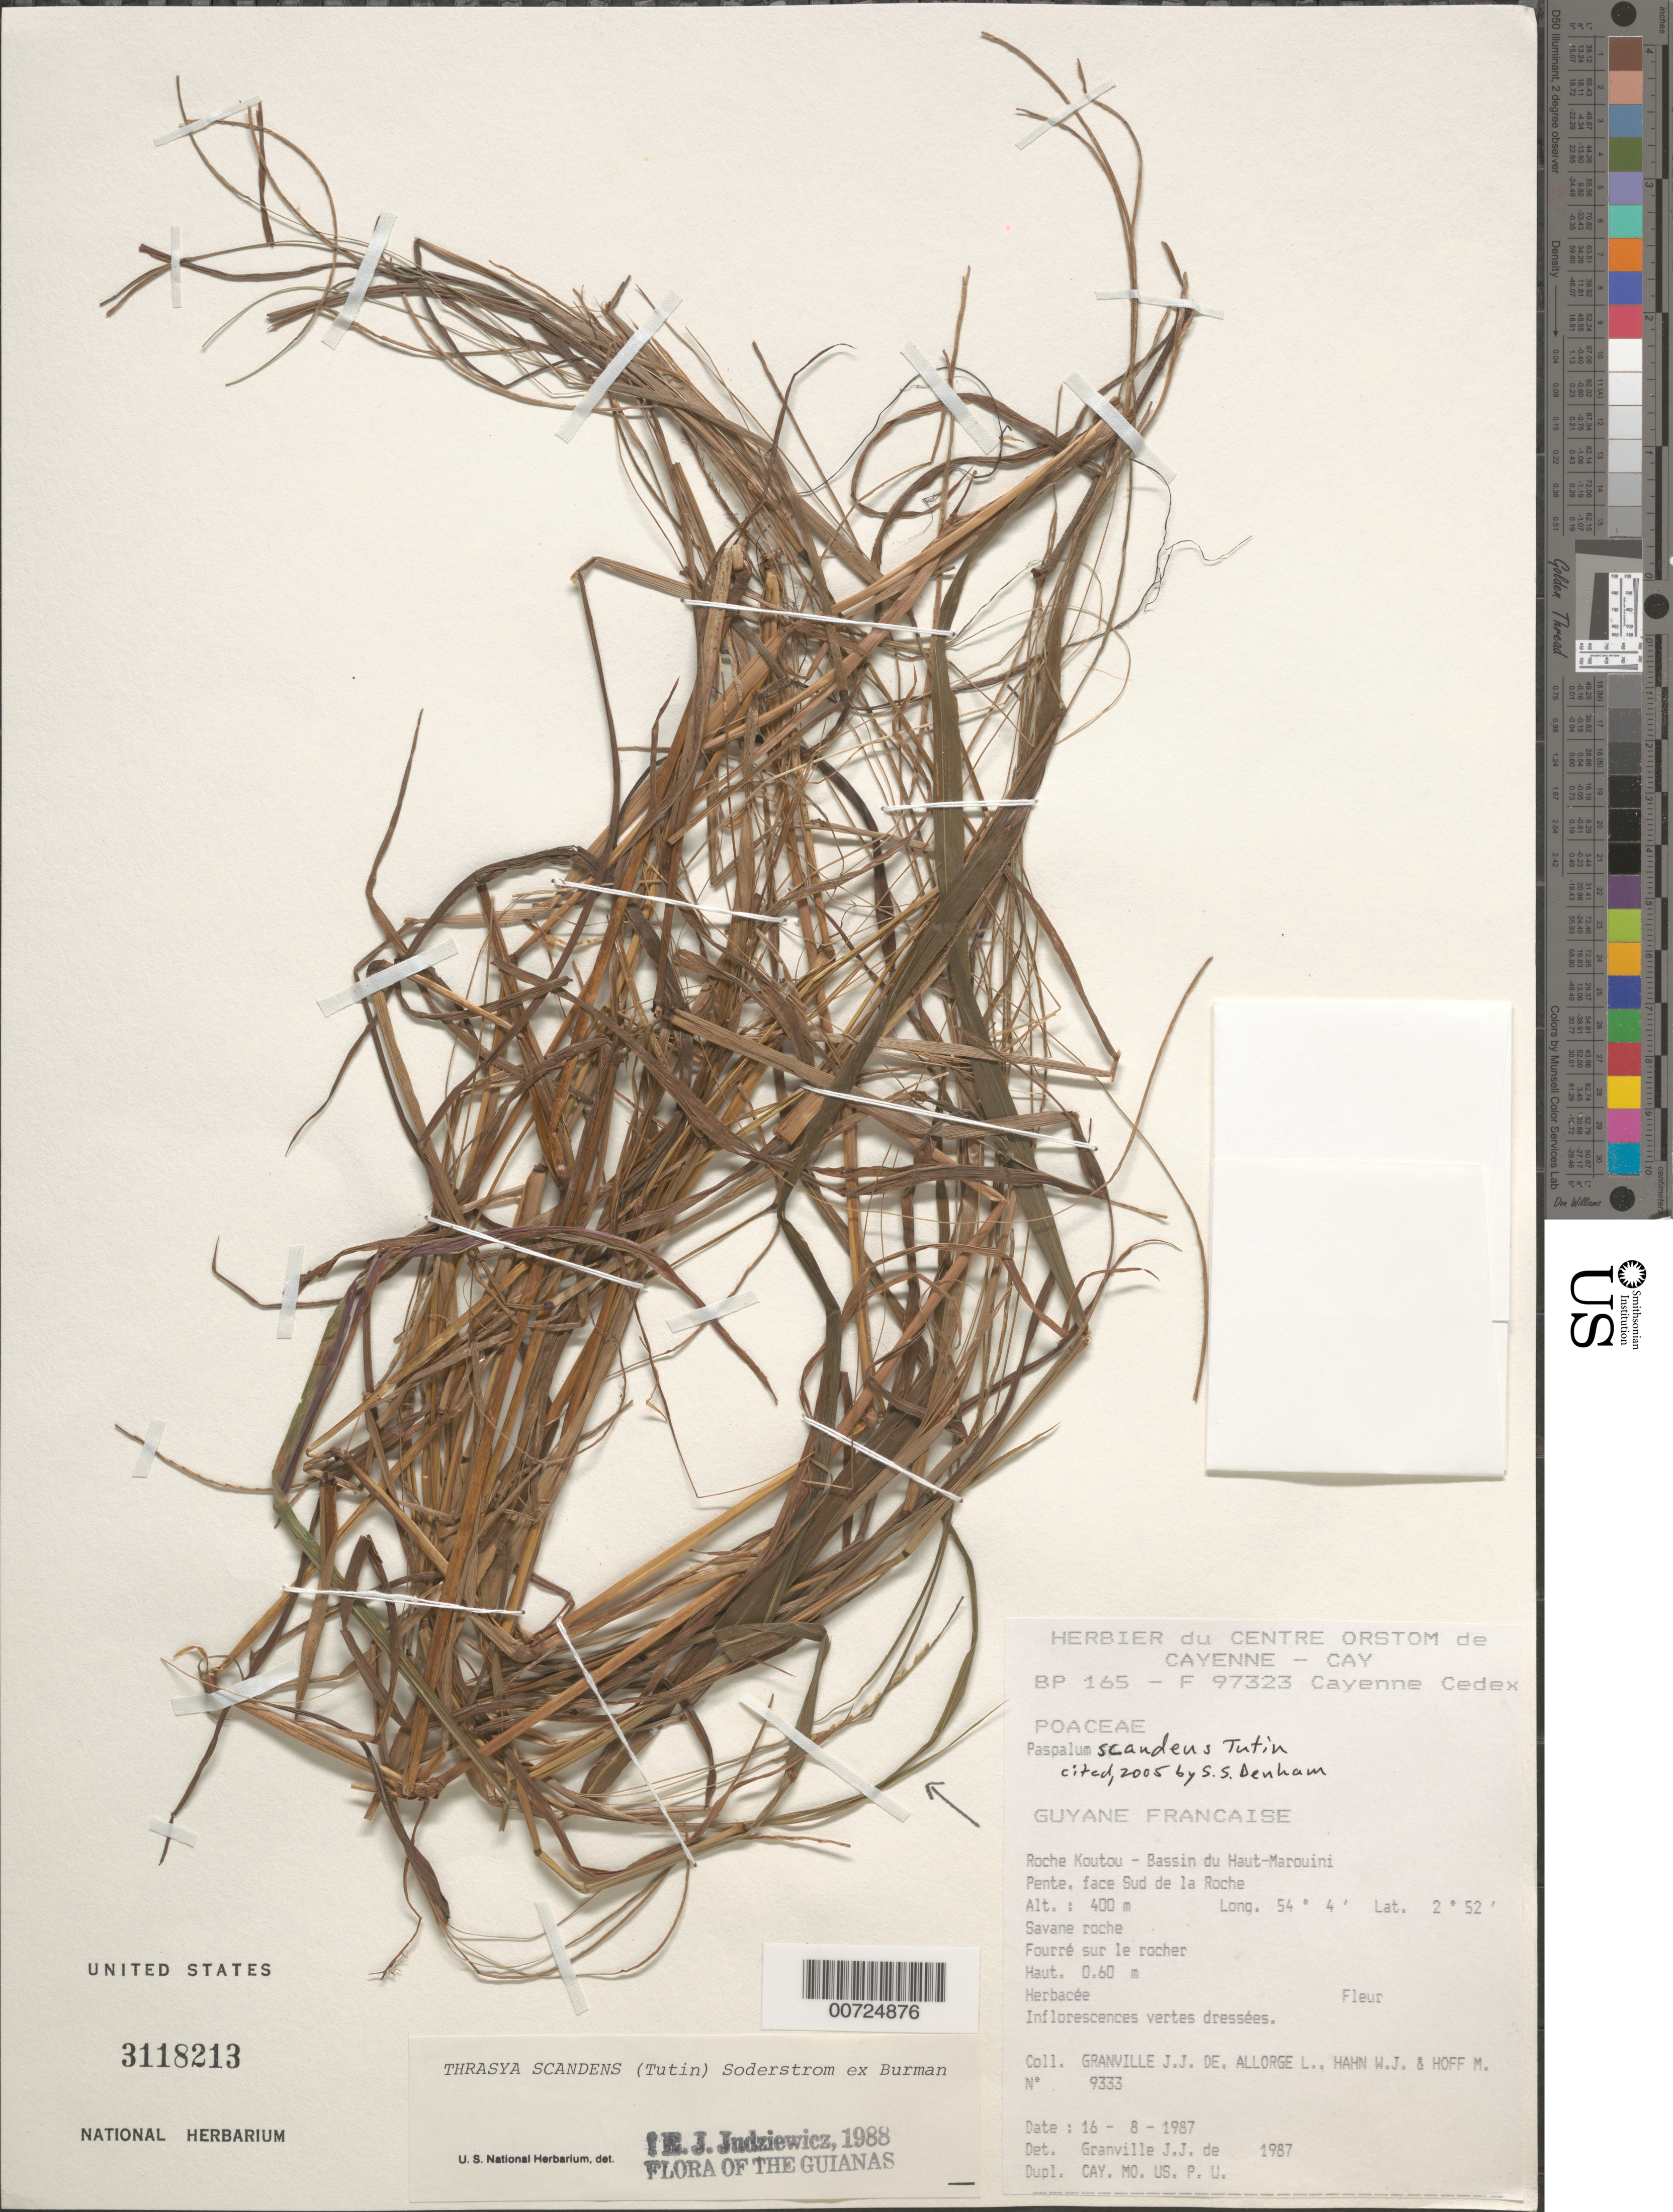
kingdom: Plantae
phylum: Tracheophyta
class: Liliopsida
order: Poales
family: Poaceae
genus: Thrasya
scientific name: Thrasya scandens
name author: (Tutin) Soderstr. ex A.G. Burm.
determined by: Judziewicz, E. J.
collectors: J.-J. de Granville, L. Allorge, W. J. Hahn & M. Hoff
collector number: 9333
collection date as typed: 16-Aug-87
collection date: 1987-08-16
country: French Guiana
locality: Roche Koutou, Bassin du Haut-Marouini, Pente, face Sud de la Roche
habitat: Savane roche, Fourré sur le rocher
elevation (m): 400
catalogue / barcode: US 3118213